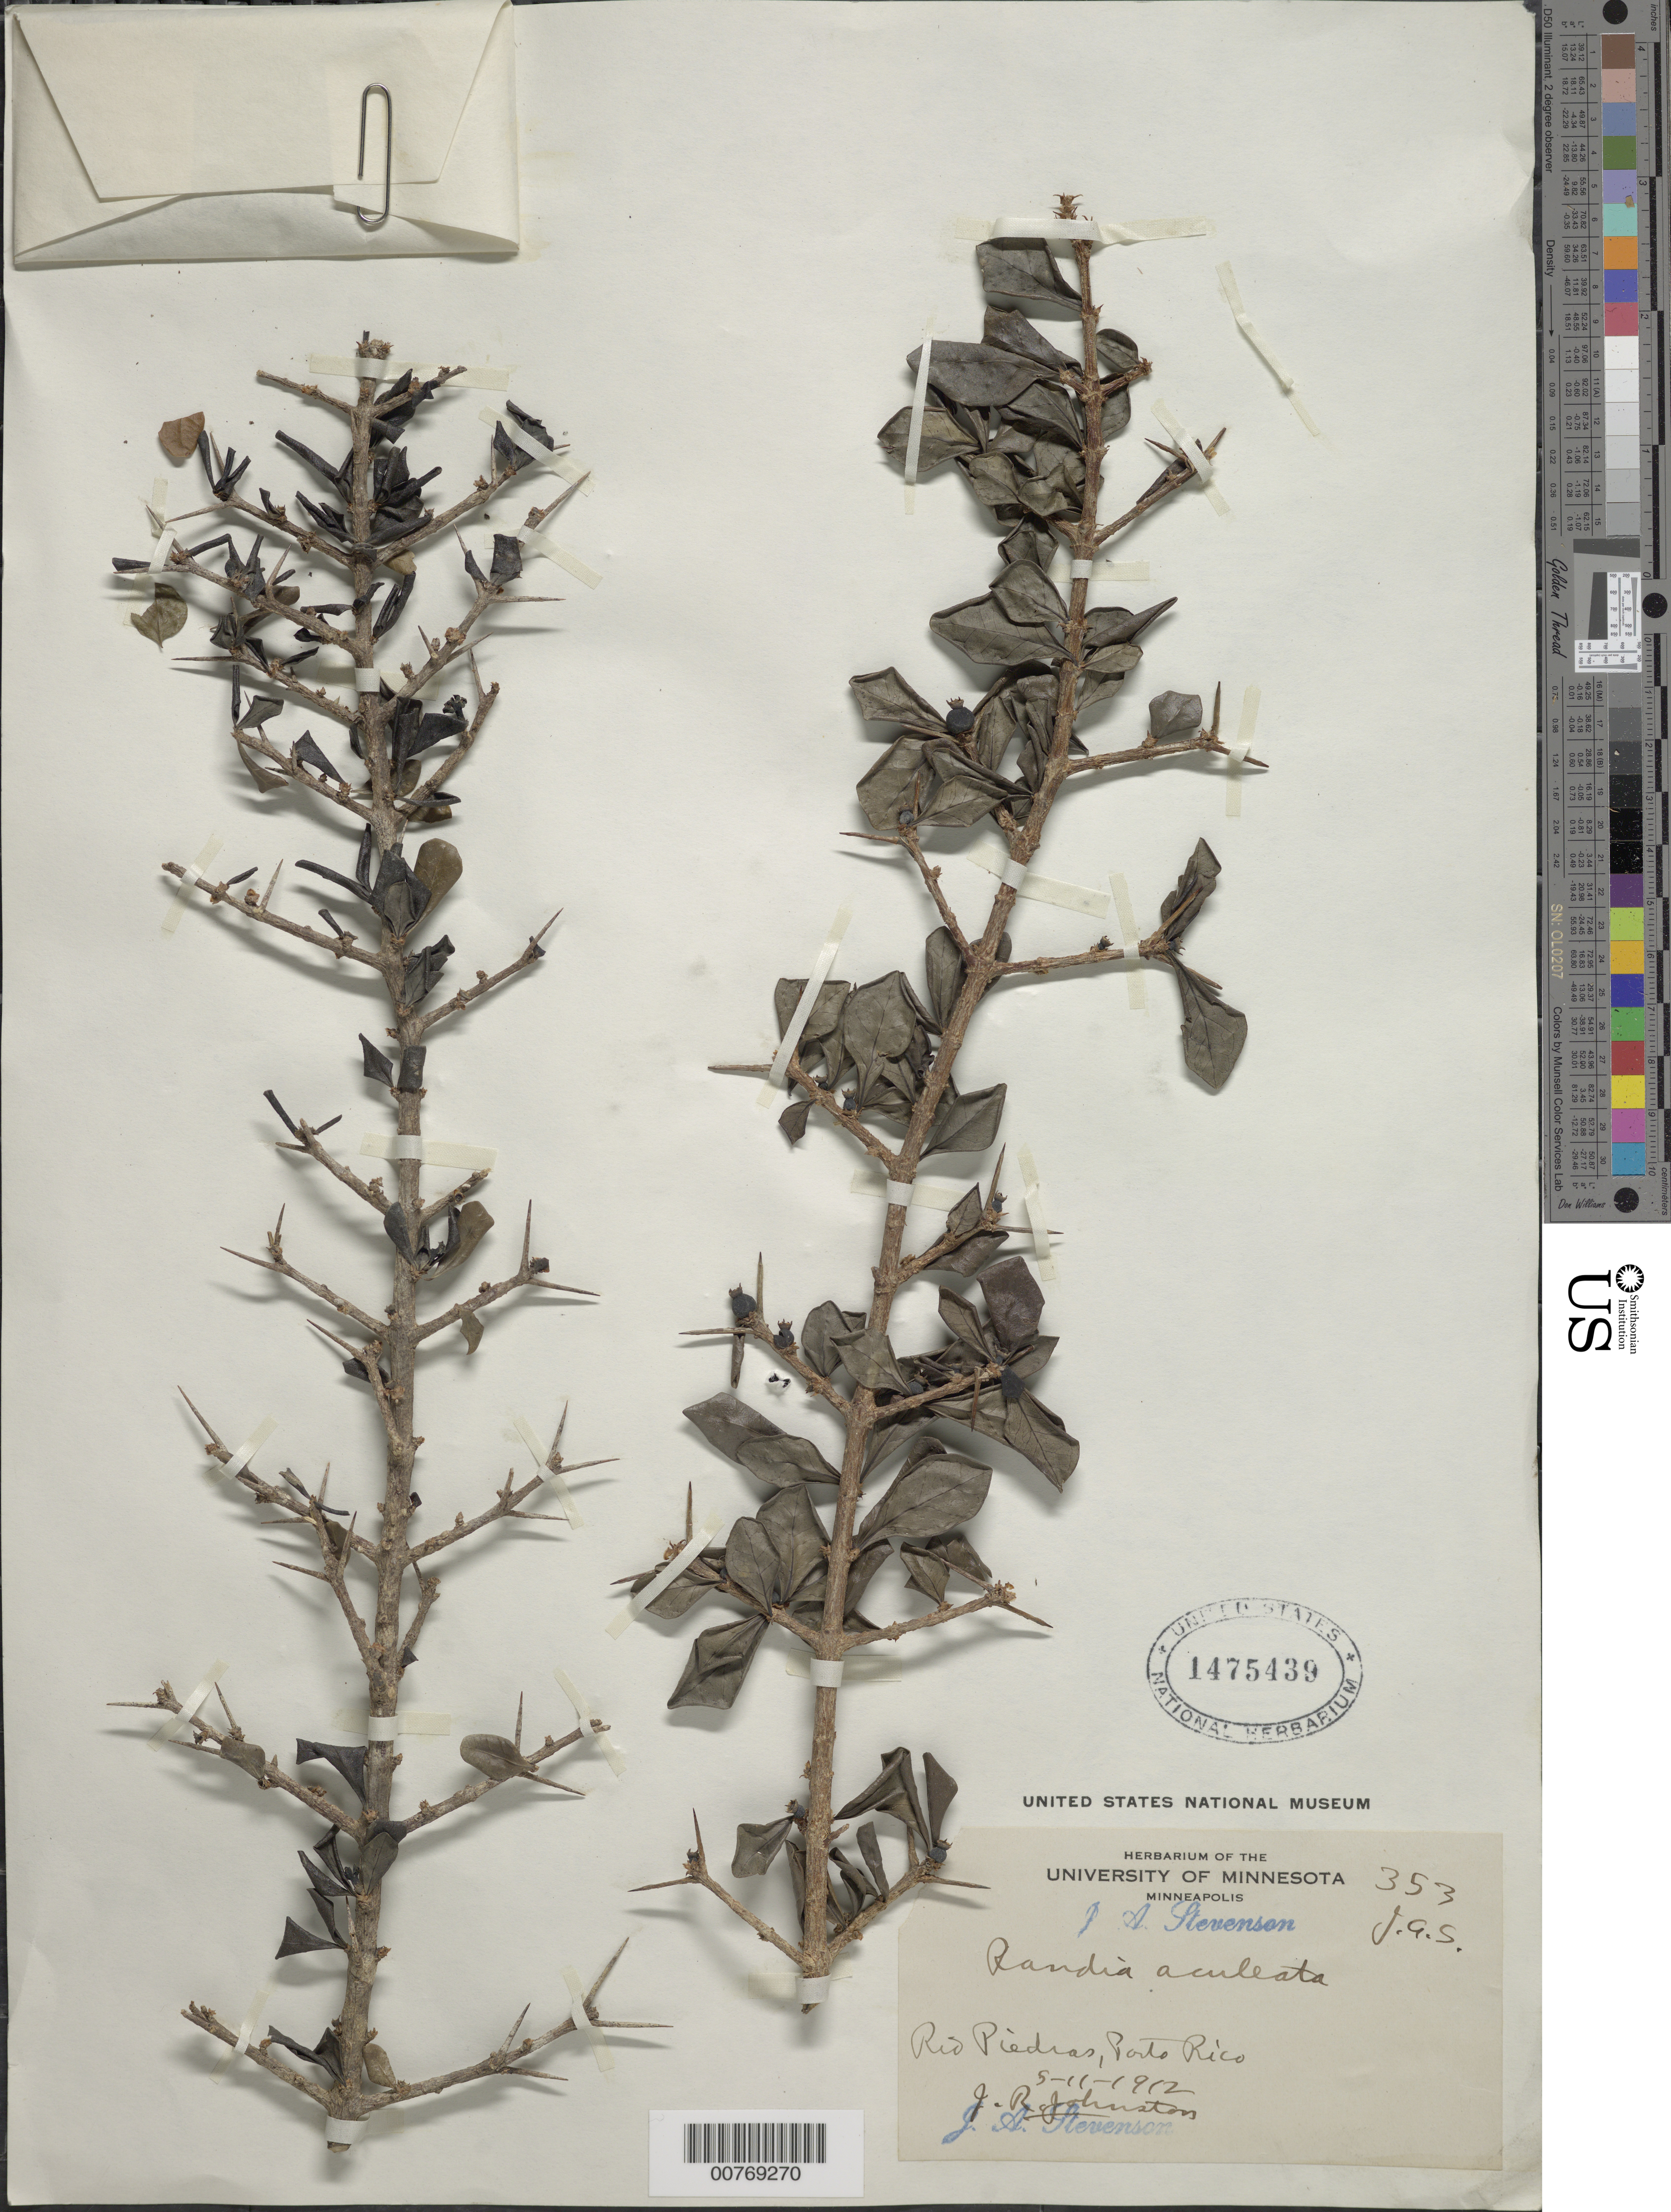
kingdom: Plantae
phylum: Tracheophyta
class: Magnoliopsida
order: Gentianales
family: Rubiaceae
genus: Randia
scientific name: Randia aculeata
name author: L.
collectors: J. Stevenson & J. Johnston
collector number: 353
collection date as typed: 05 Nov 1912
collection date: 1912-11-05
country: Puerto Rico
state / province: San Juan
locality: Río Piedras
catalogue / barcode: US 1475439